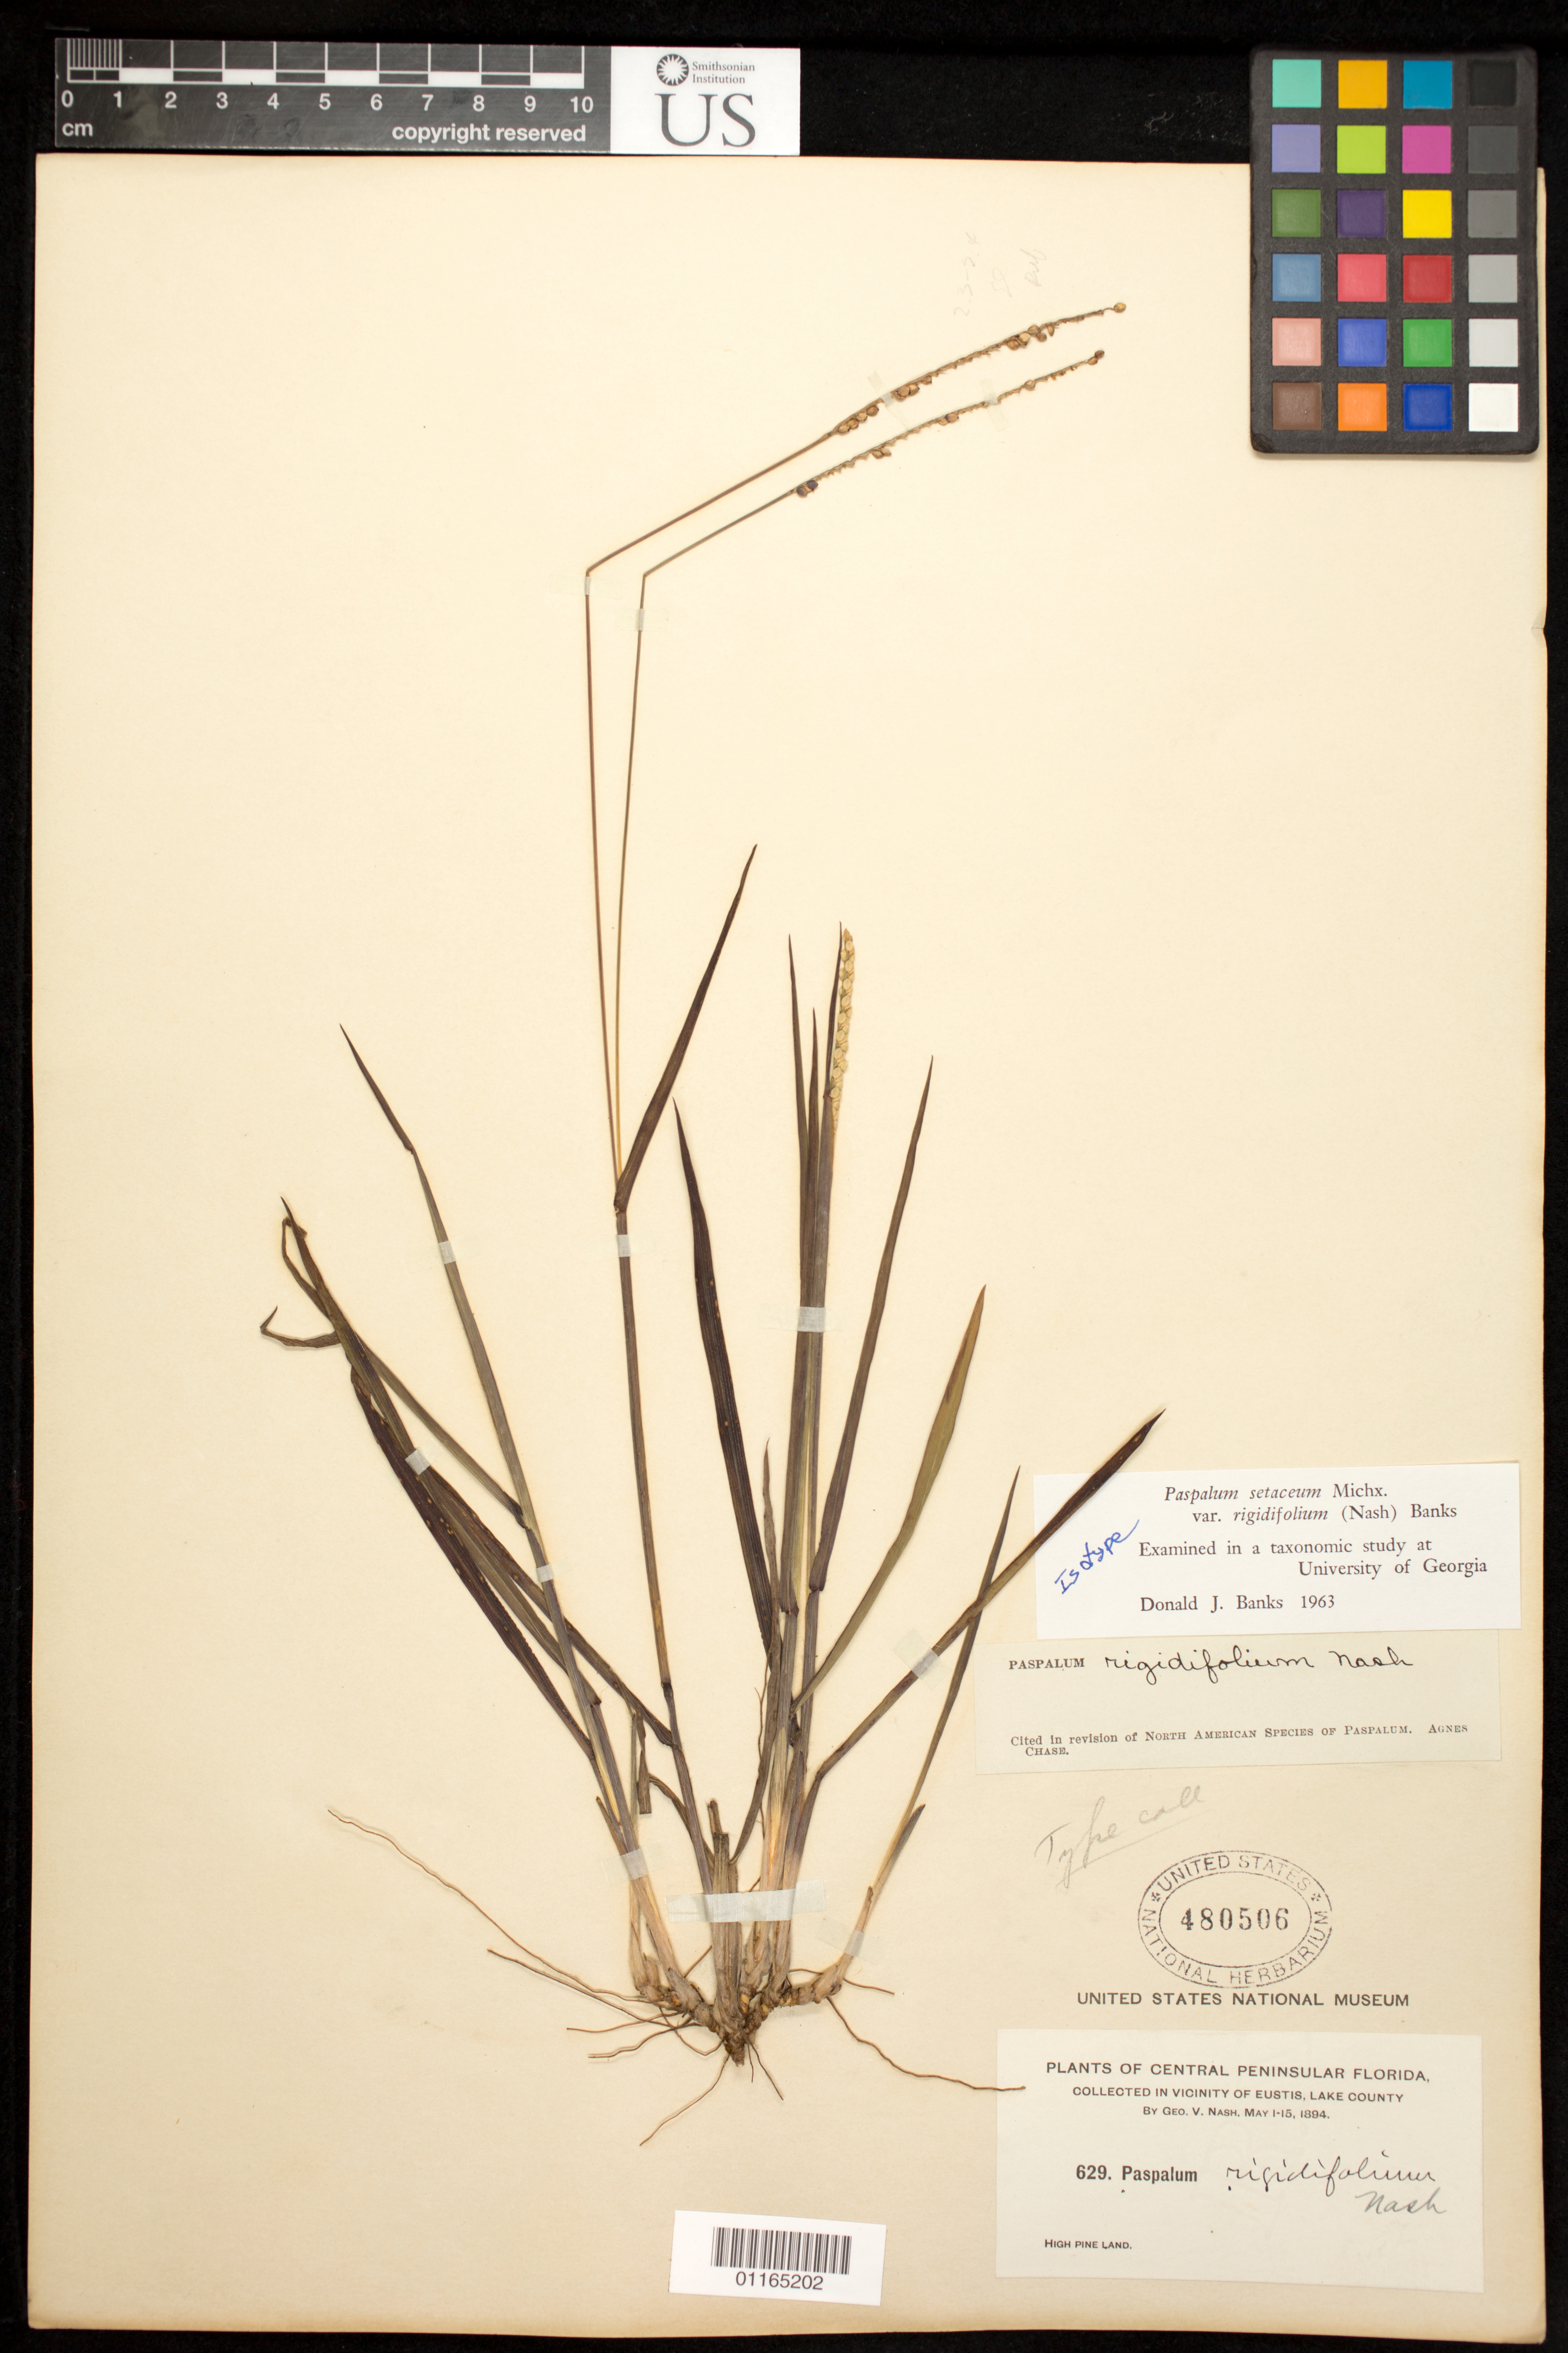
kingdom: Plantae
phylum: Tracheophyta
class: Liliopsida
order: Poales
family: Poaceae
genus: Paspalum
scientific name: Paspalum rigidifolium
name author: Nash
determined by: Chase, [M.] Agnes, (US)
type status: Isotype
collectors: G. V. Nash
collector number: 629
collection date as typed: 01 May 1894 to 15 May 1894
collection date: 1894-05-01/1894-05-15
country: United States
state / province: Florida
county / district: Lake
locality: Vicinity of Eustis, Lake County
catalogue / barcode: US 480506